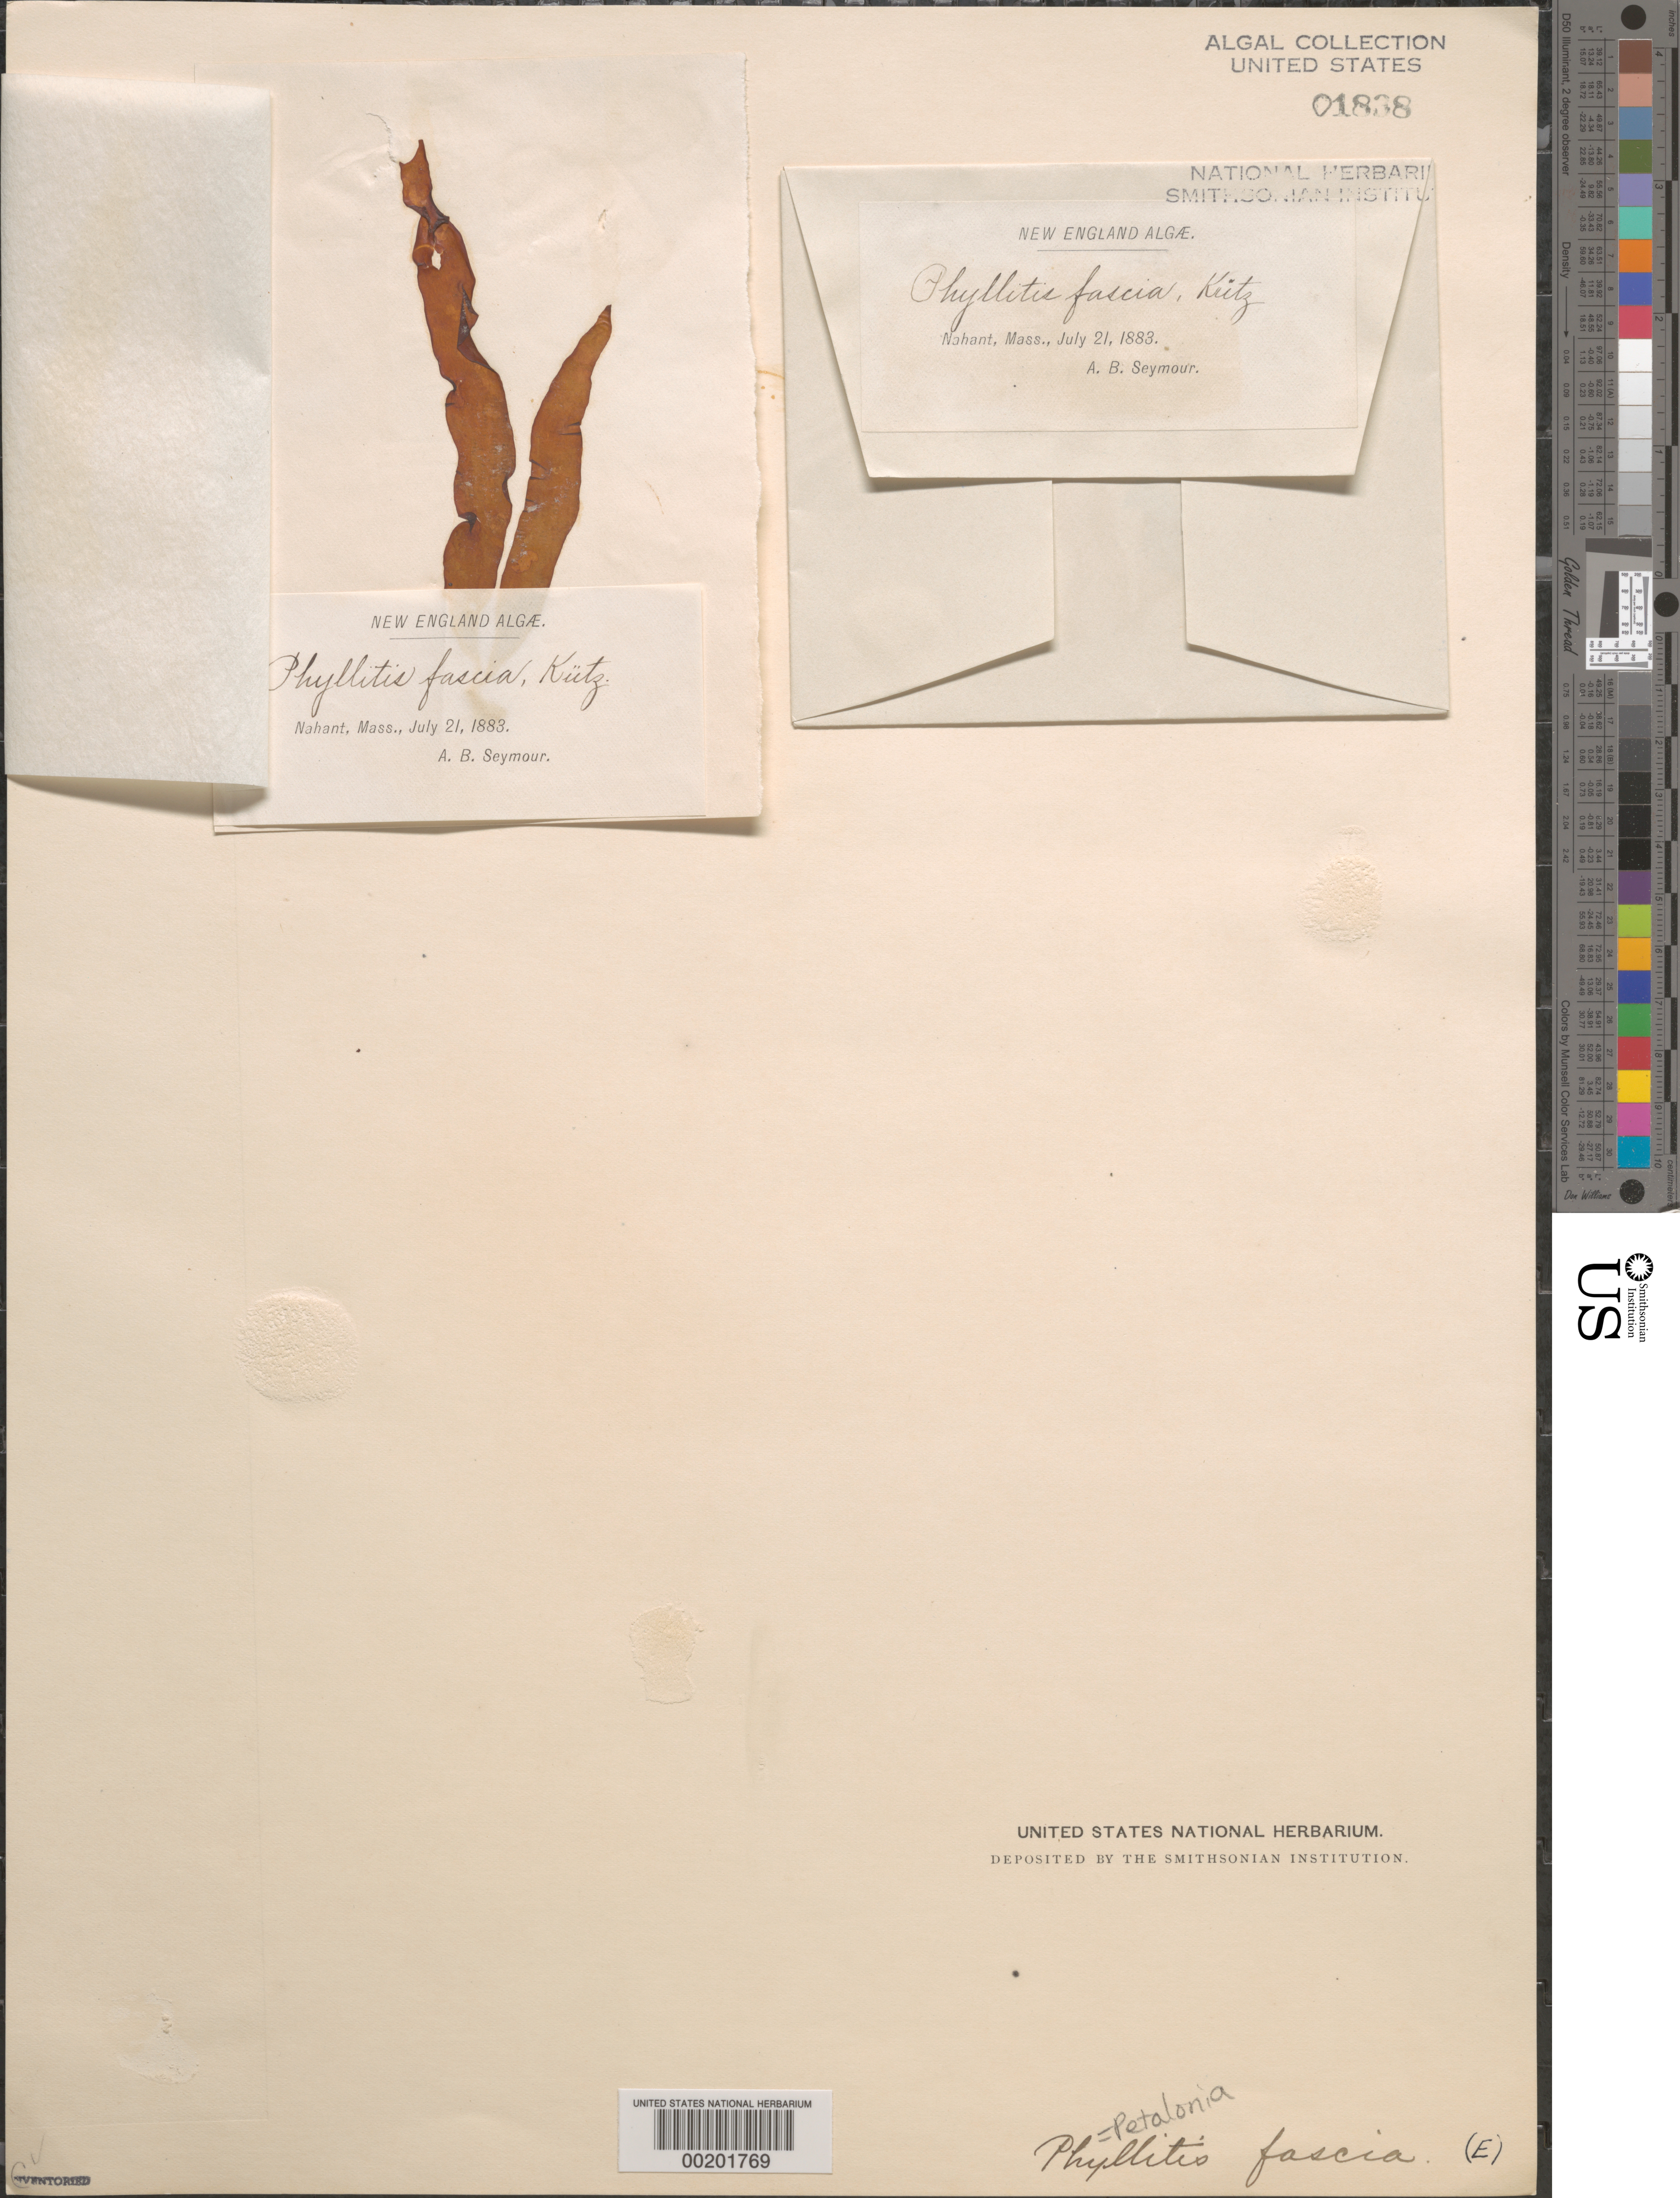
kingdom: Chromista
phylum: Ochrophyta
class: Phaeophyceae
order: Scytosiphonales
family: Scytosiphonaceae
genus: Petalonia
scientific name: Petalonia fascia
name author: (O.F. Müller) Kuntze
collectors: A. Seymour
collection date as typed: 21 Jul 1883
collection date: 1883-07-21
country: United States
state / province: Massachusetts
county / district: Essex County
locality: Nahant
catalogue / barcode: US 1838